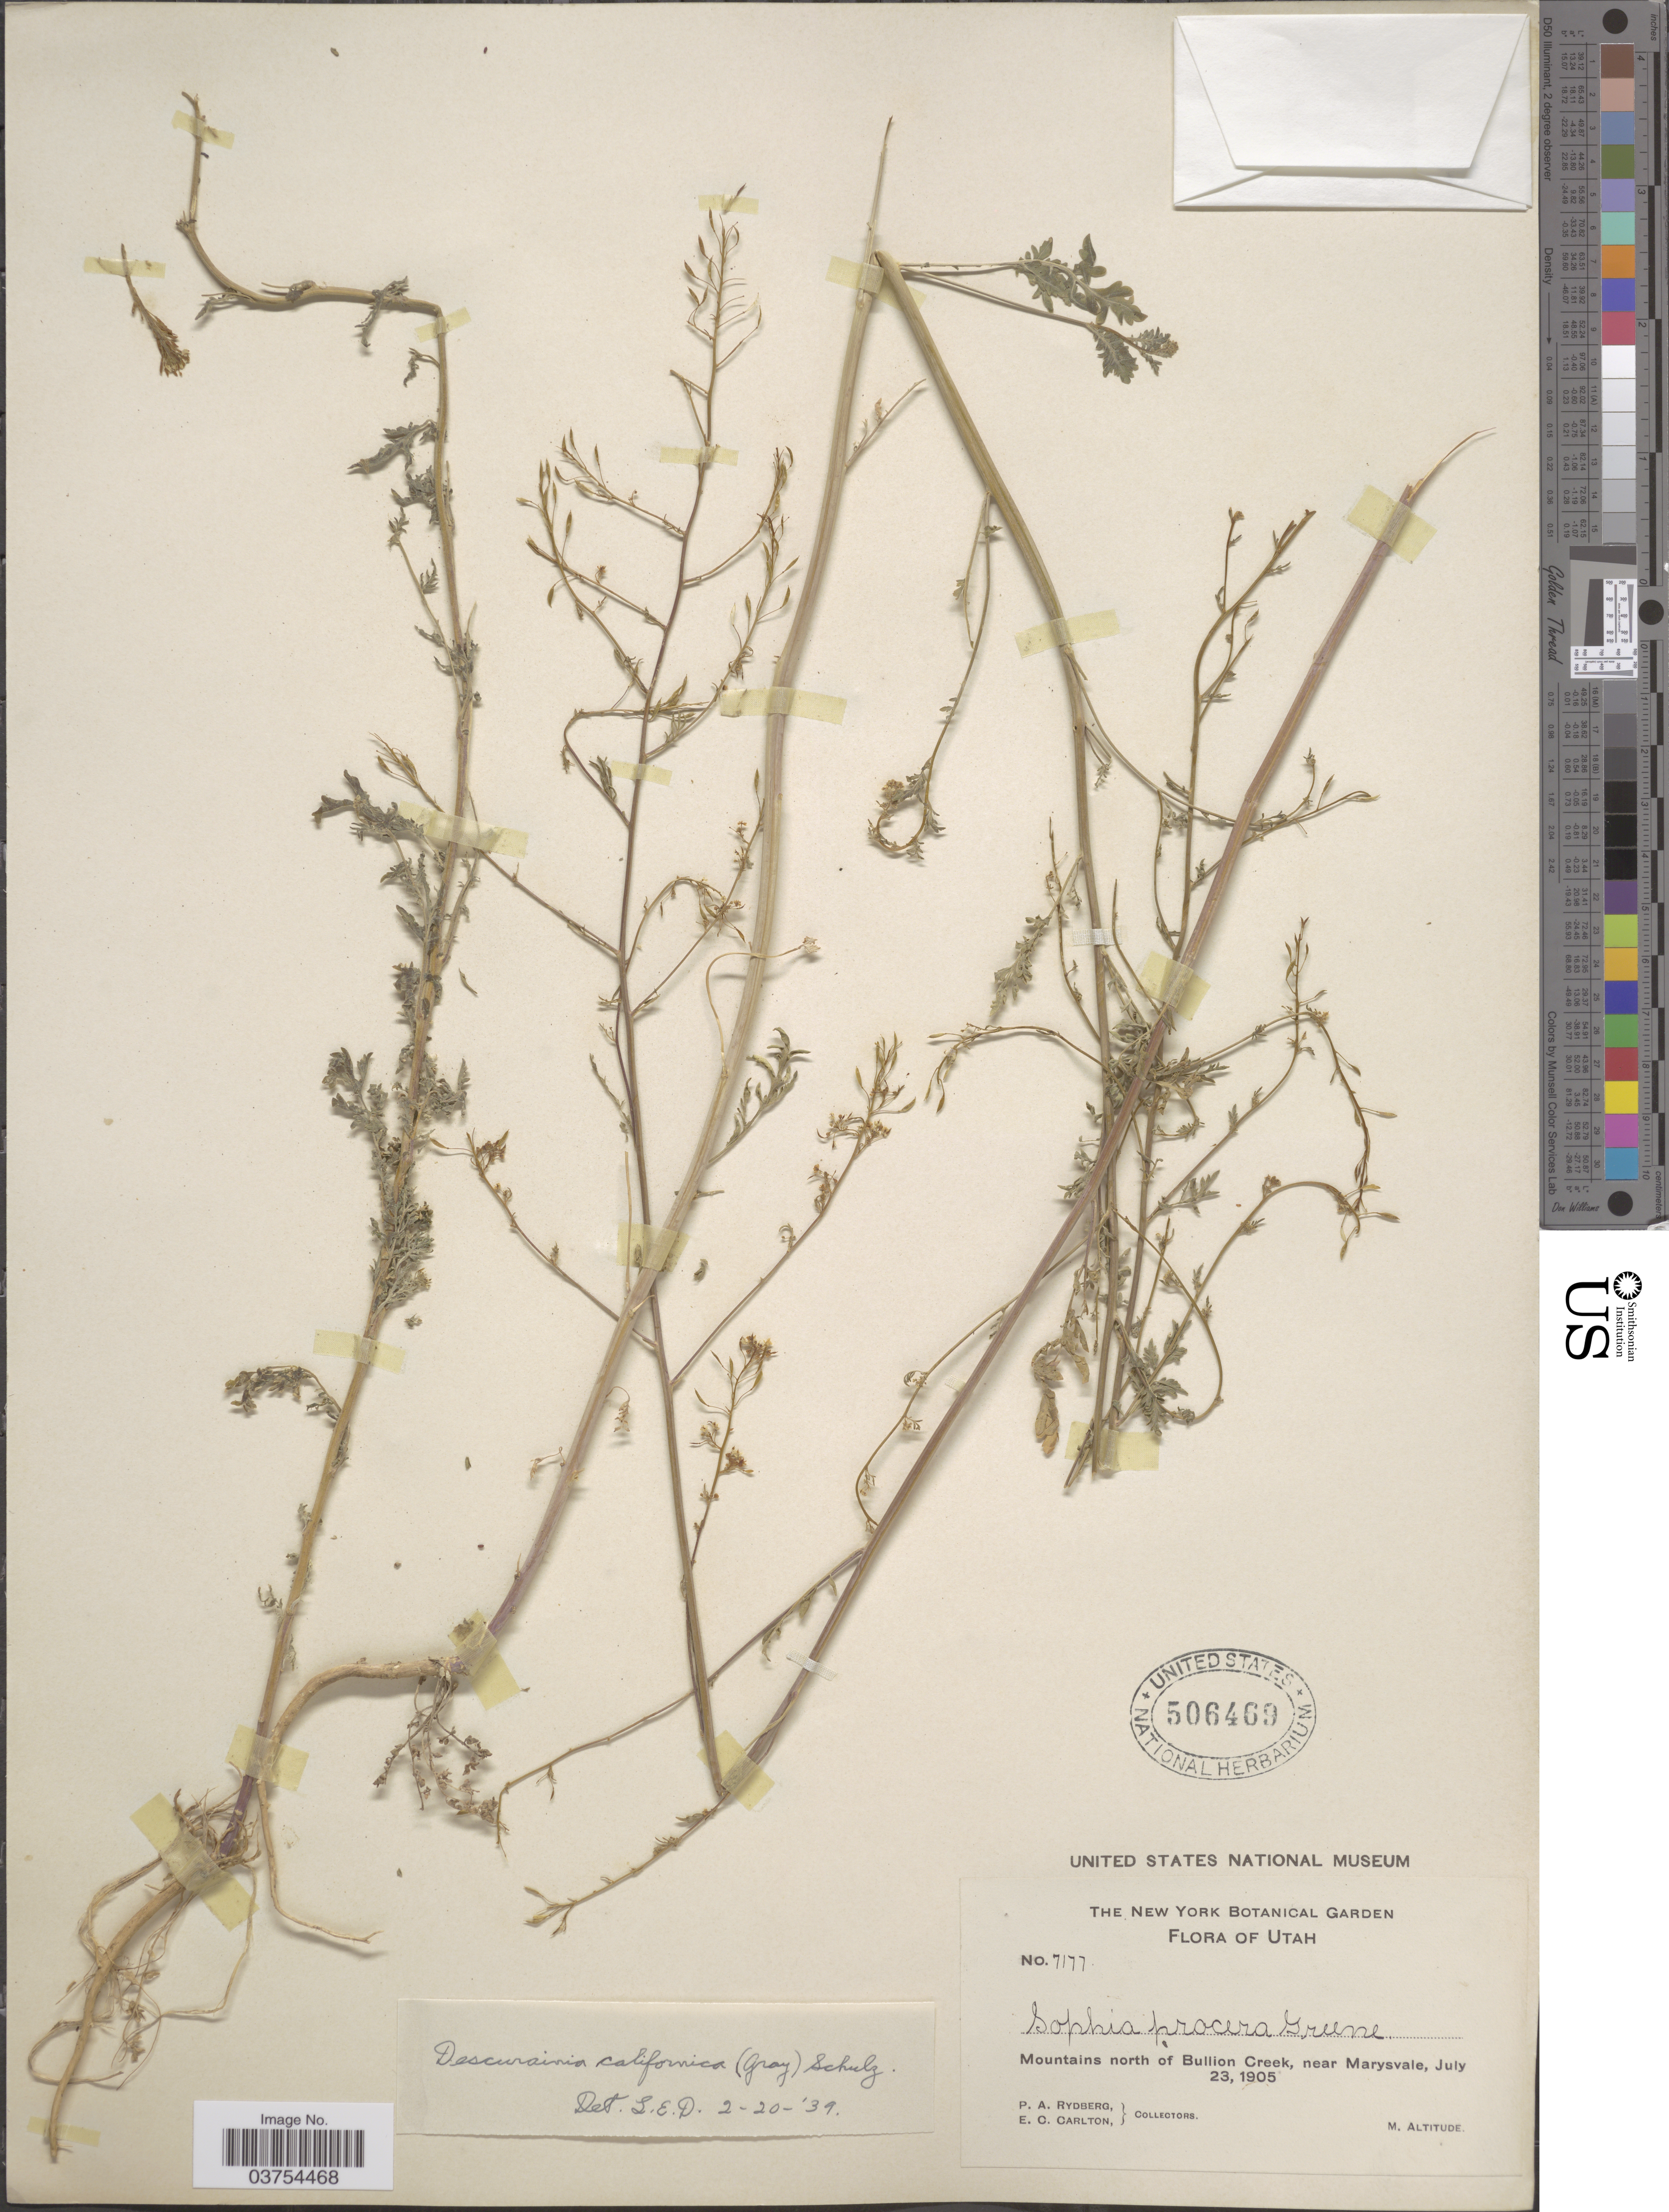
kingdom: Plantae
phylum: Tracheophyta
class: Magnoliopsida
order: Brassicales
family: Brassicaceae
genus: Descurainia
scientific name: Descurainia californica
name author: (A. Gray) O.E. Schulz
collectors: P. A. Rydberg & E. Carlton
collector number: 7177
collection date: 1905-07-23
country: United States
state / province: Utah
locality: Mountains north of Bullion Creek, near Marysvale.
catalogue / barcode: US 506469